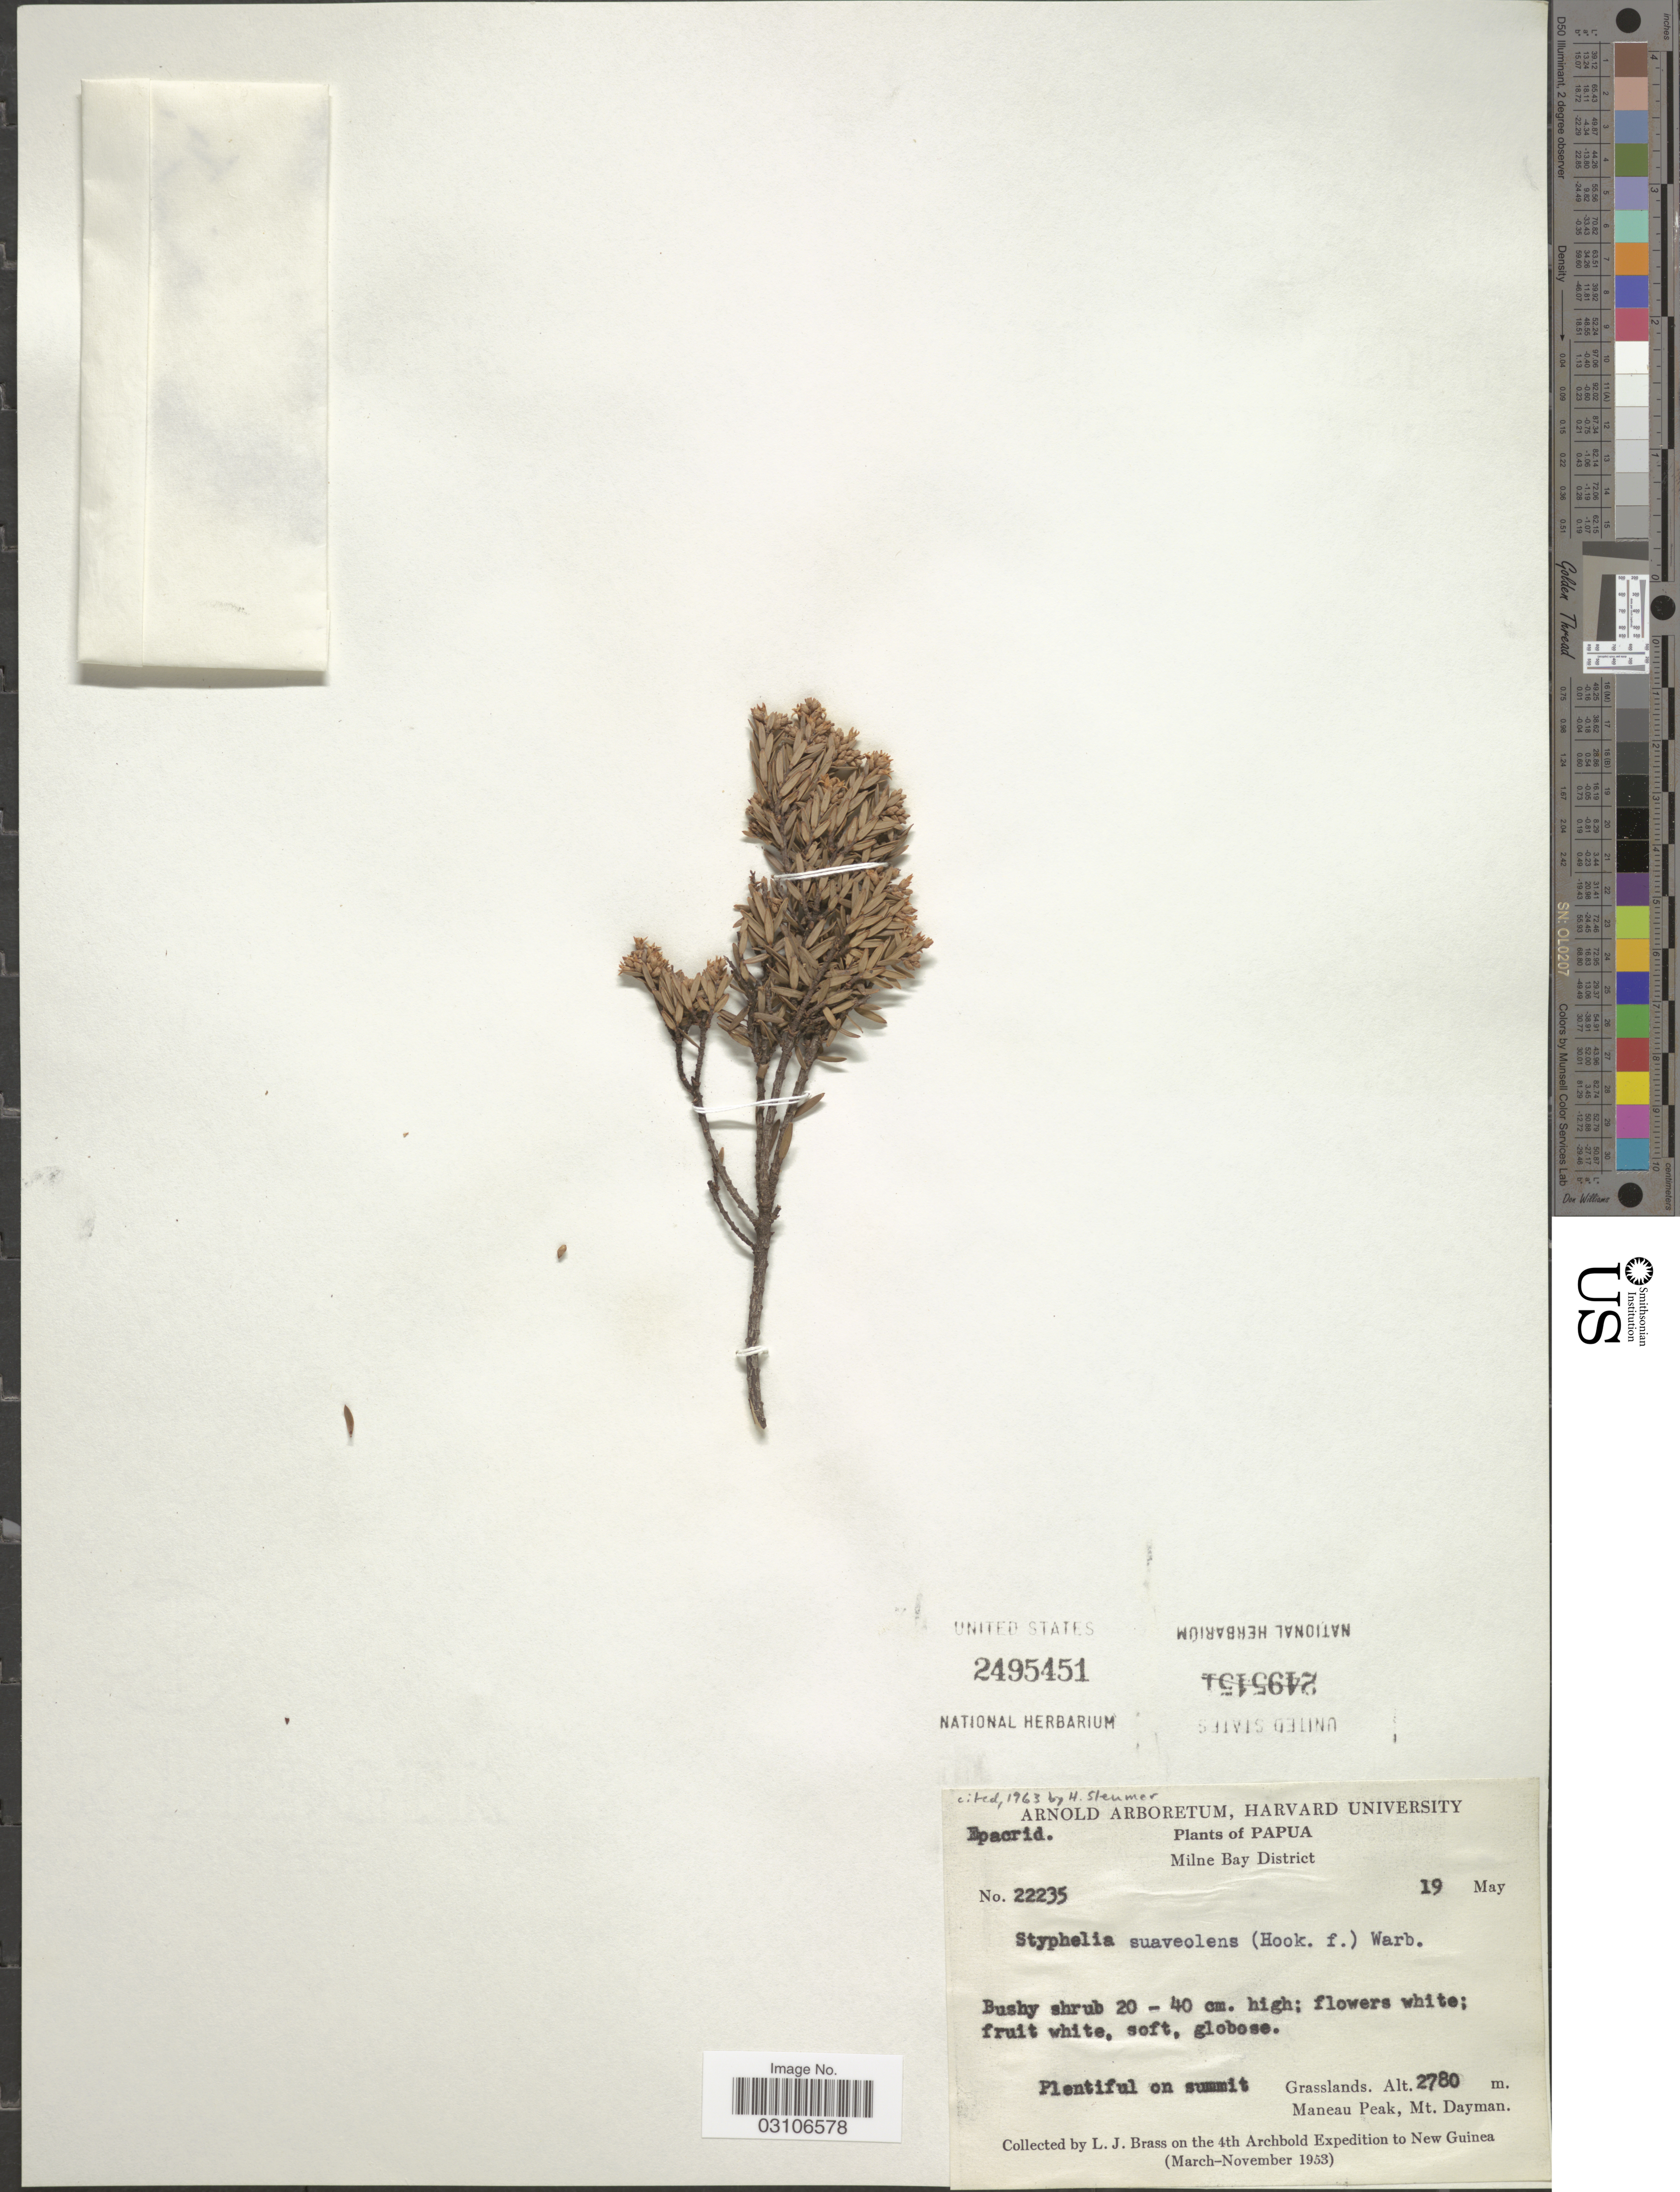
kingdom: Plantae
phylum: Tracheophyta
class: Magnoliopsida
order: Ericales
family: Ericaceae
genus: Styphelia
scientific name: Styphelia suaveolens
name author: (Hook. f.) Warb. ex P. Sarasin & Sarasin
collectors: L. J. Brass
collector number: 22235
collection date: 1953-05-19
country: Papua New Guinea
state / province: Milne Bay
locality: Milne Bay District. Maneau Peak, Mt. Dayman.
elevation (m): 2780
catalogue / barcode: US 2495451